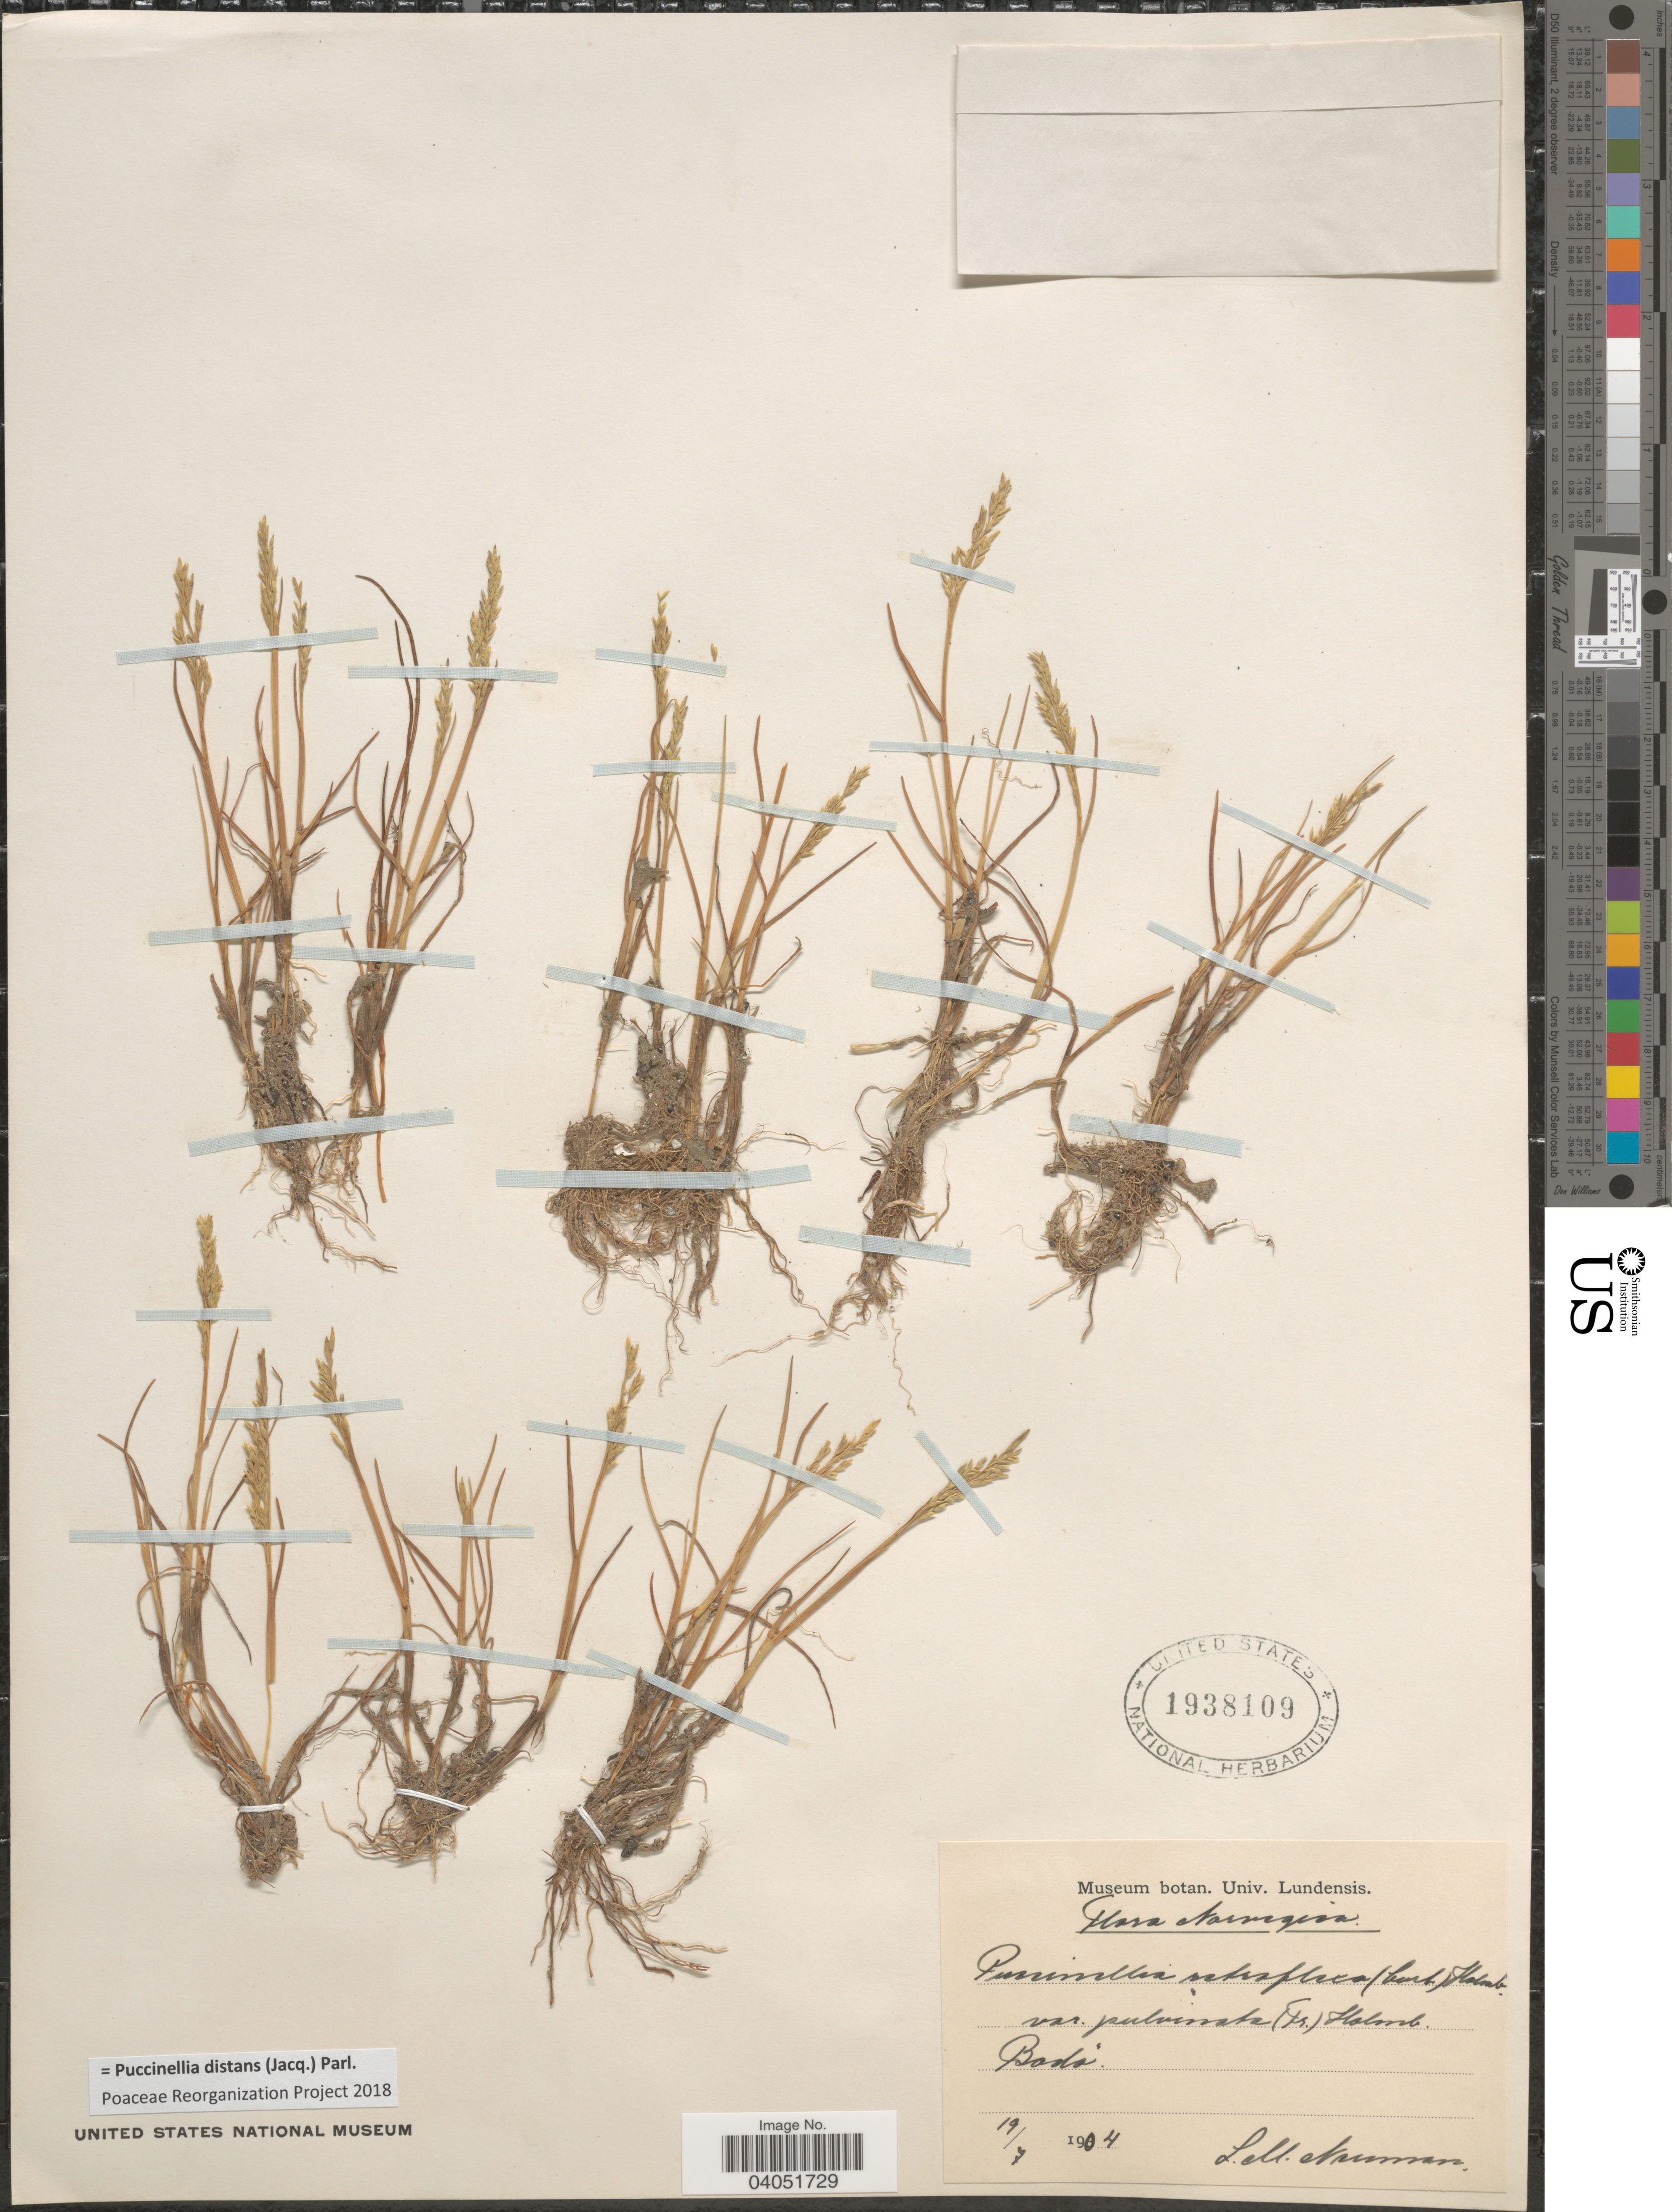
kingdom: Plantae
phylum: Tracheophyta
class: Liliopsida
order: Poales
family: Poaceae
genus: Puccinellia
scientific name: Puccinellia distans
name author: (Jacq.) Parl.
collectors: L. Neuman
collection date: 1904-07-19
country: Norway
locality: Norvegica. Bodö.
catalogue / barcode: US 1938109